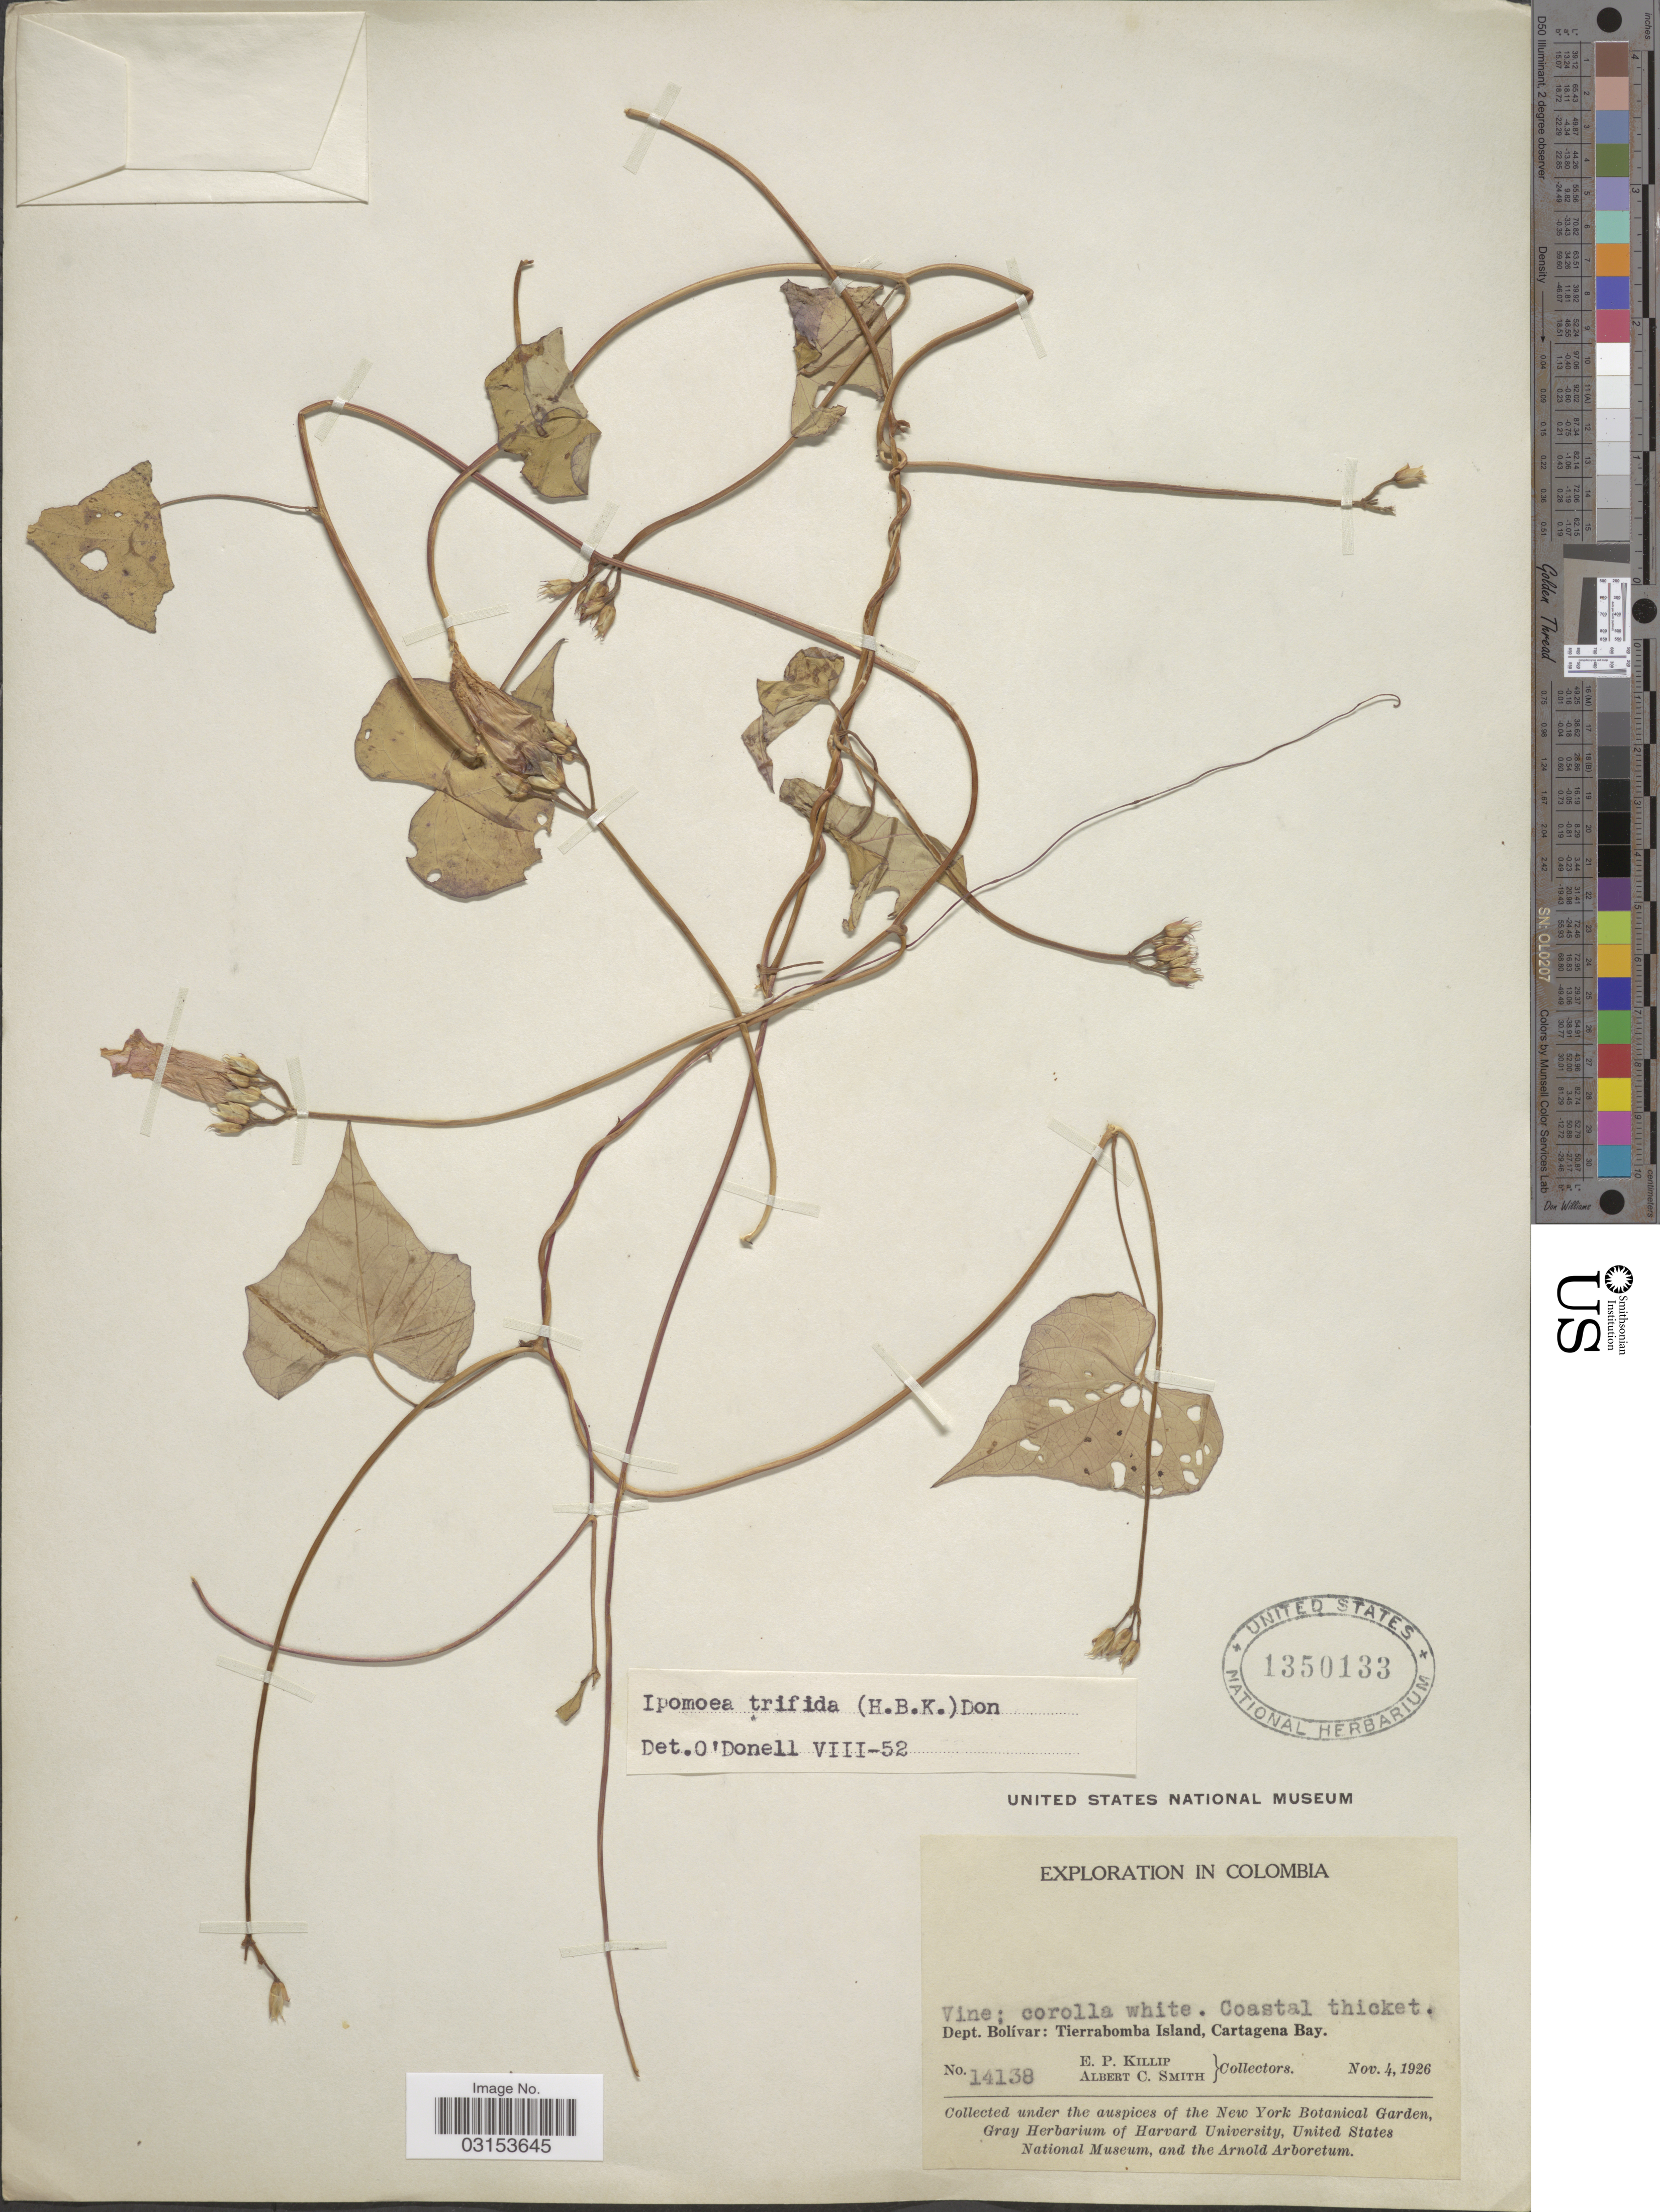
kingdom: Plantae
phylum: Tracheophyta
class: Magnoliopsida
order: Solanales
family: Convolvulaceae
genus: Ipomoea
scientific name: Ipomoea trifida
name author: (Kunth) G. Don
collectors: E. P. Killip & A. C. Smith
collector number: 14138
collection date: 1926-11-04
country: Colombia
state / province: Bolívar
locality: Dept. Bolívar: Tierrabomba Island, Cartagena Bay.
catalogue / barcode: US 1350133